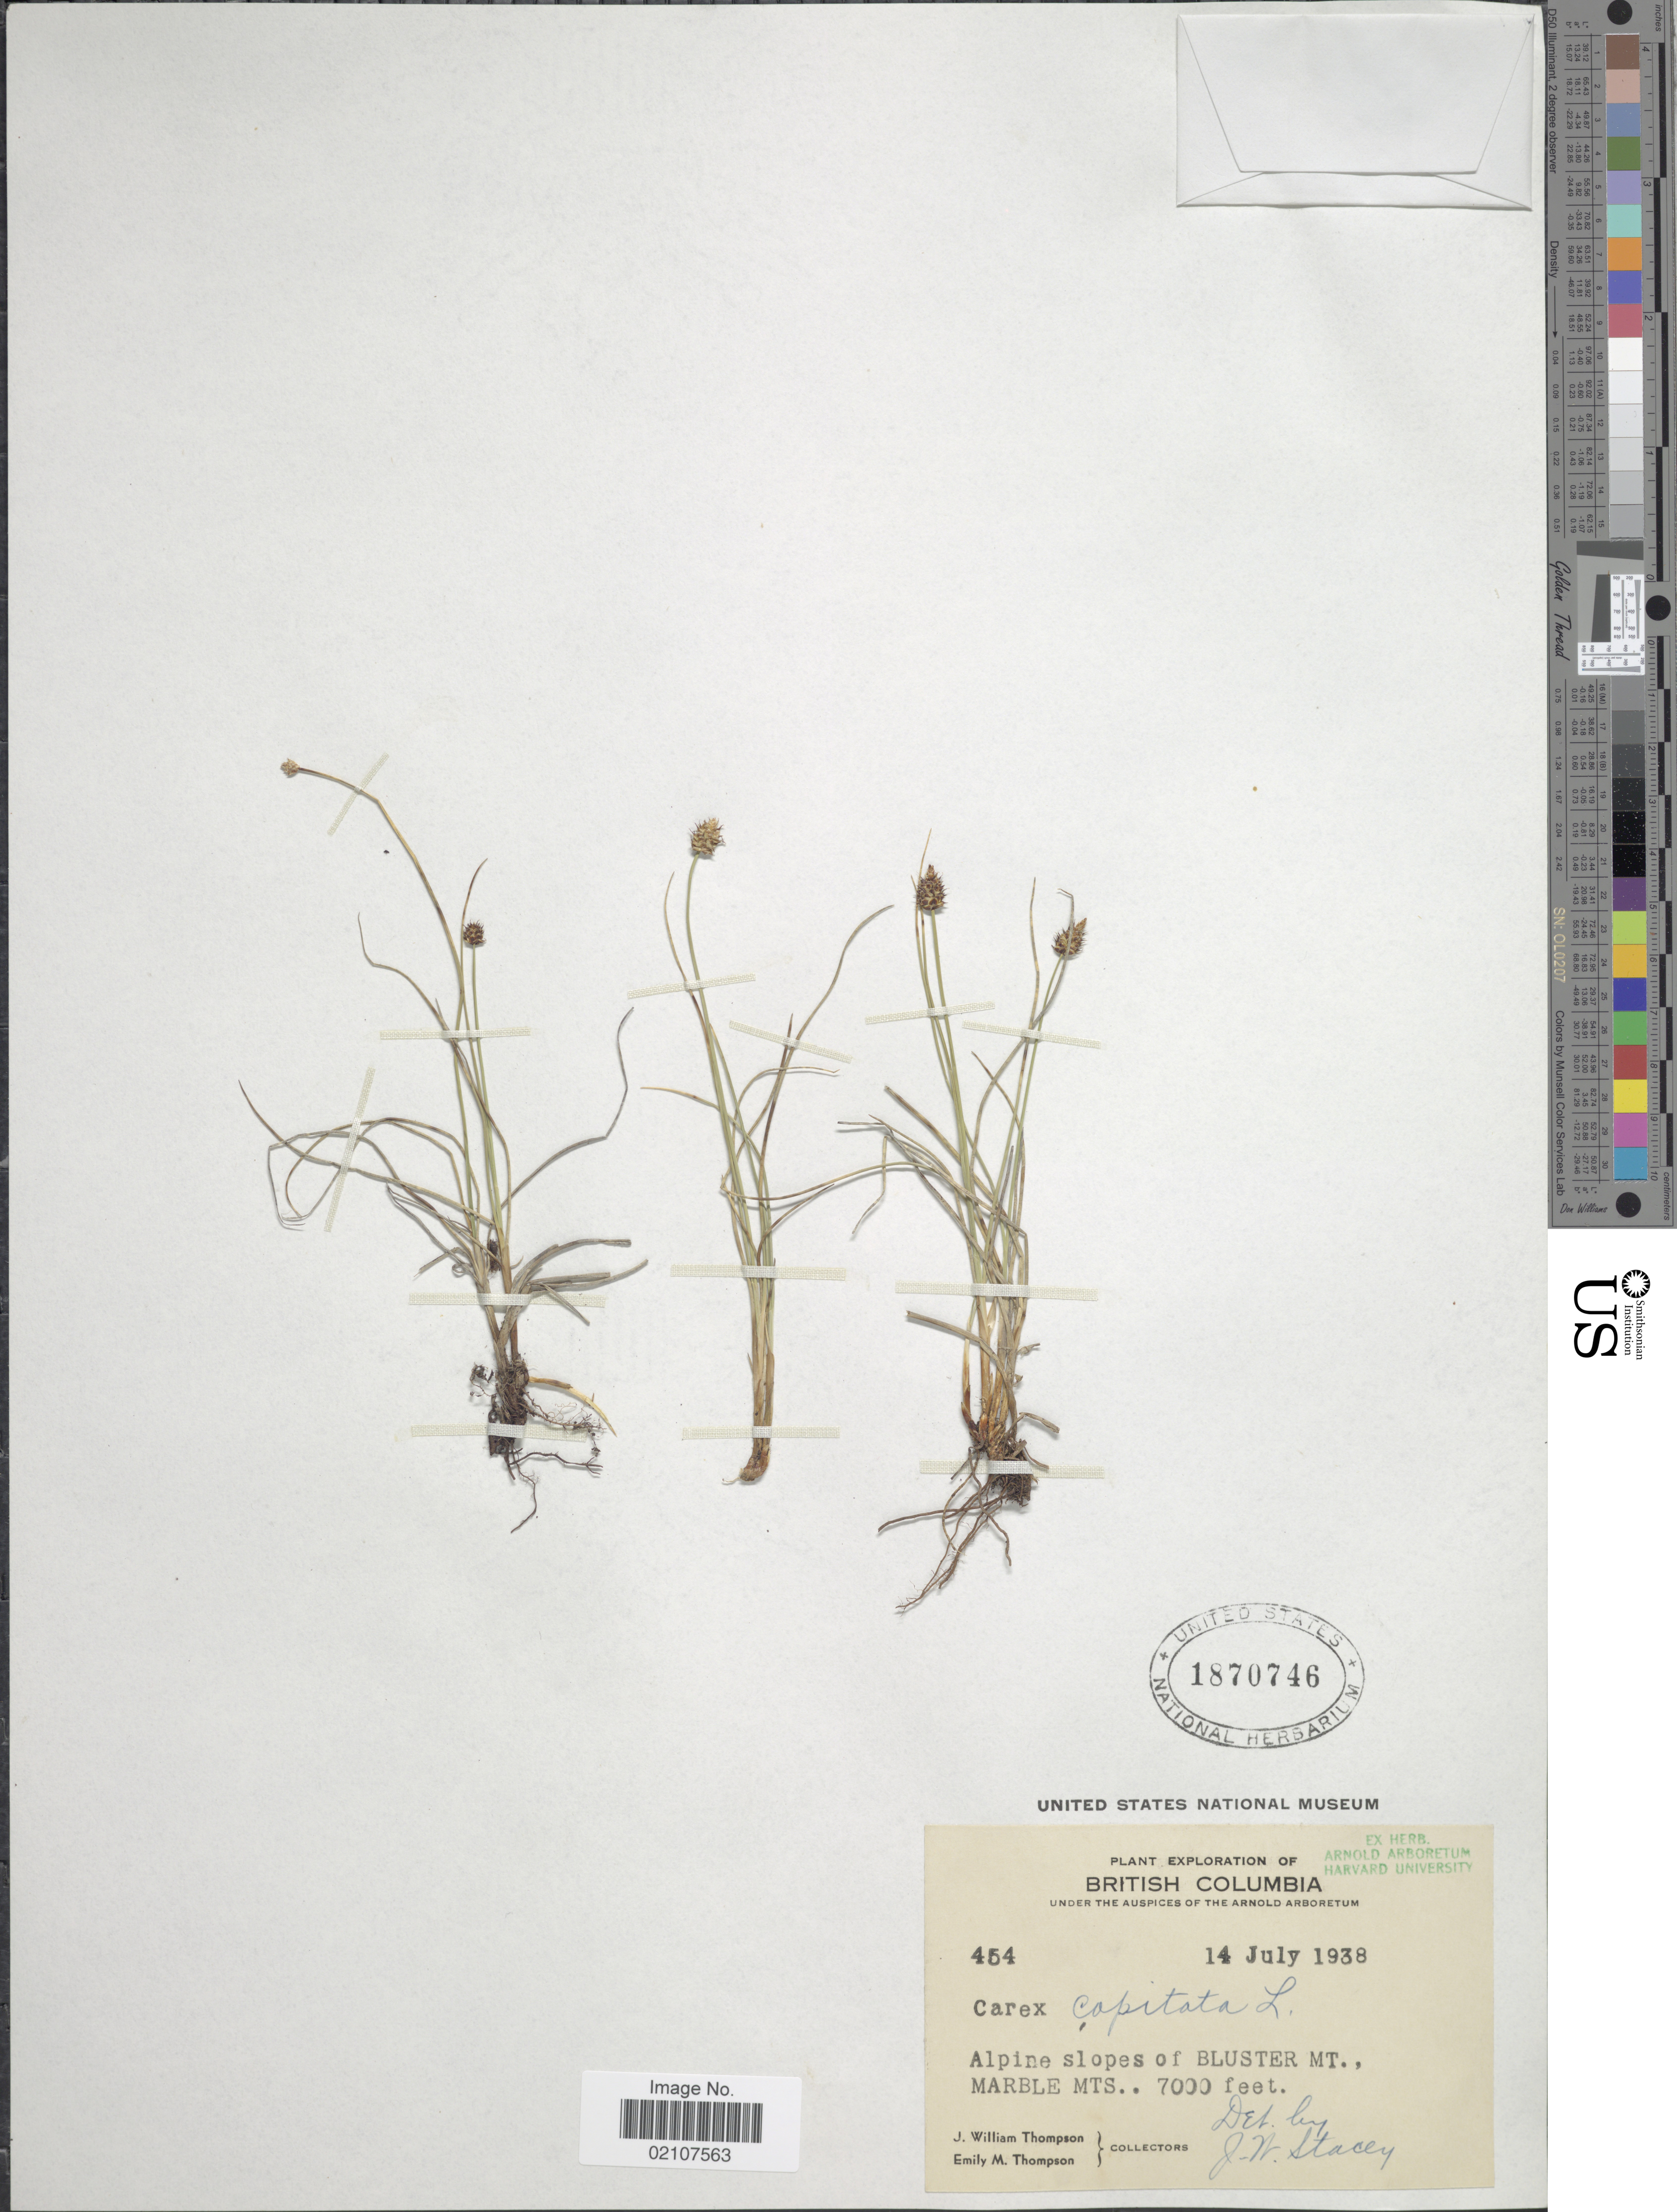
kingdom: Plantae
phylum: Tracheophyta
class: Liliopsida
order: Poales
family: Cyperaceae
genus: Carex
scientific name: Carex capitata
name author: L.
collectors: J. W. Thompson & E. M. Thompson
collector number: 454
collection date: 1938-07-14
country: Canada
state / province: British Columbia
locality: Alpine slopes of Bluster Mt., Marble Mts.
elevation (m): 2134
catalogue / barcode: US 1870746